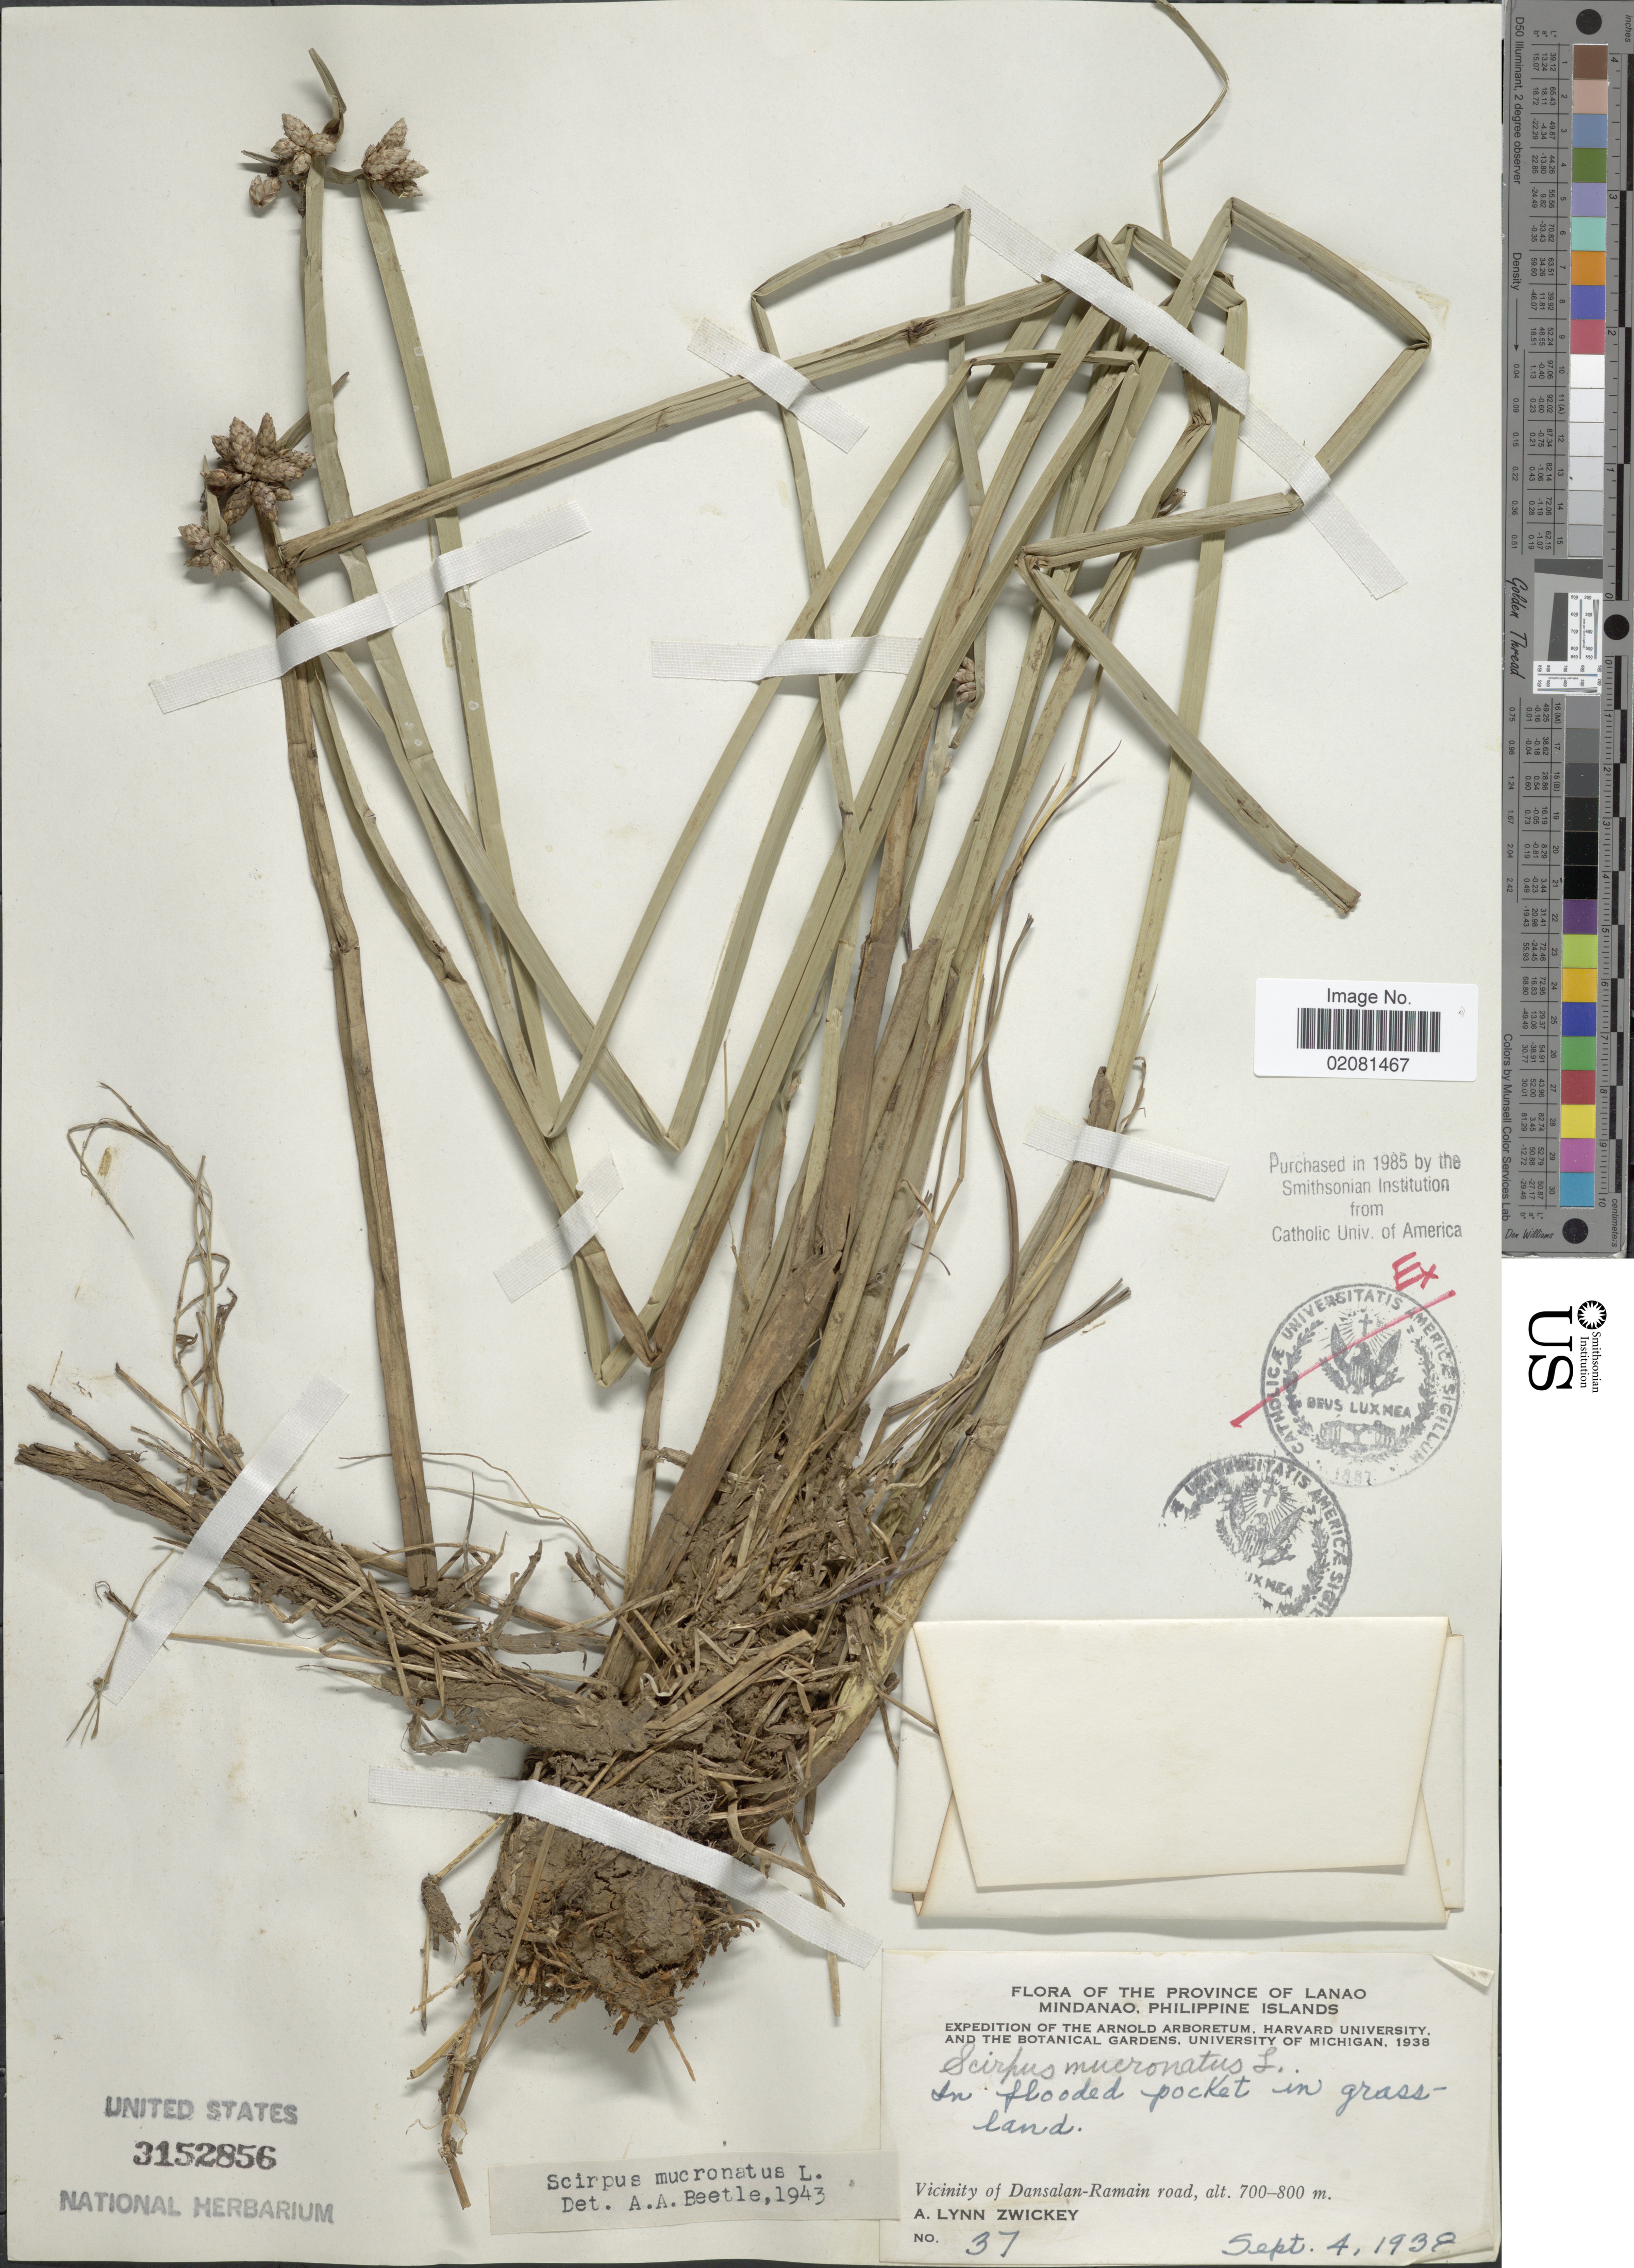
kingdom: Plantae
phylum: Tracheophyta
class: Liliopsida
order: Poales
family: Cyperaceae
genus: Schoenoplectus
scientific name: Schoenoplectus mucronatus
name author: (L.) Palla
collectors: A. Zwickey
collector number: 37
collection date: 1938-09-04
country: Philippines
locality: Province of Lanao. Mindanao, Philippine Islands. Vicinity of Dansalan-Ramain road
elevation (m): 700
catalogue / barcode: US 3152856